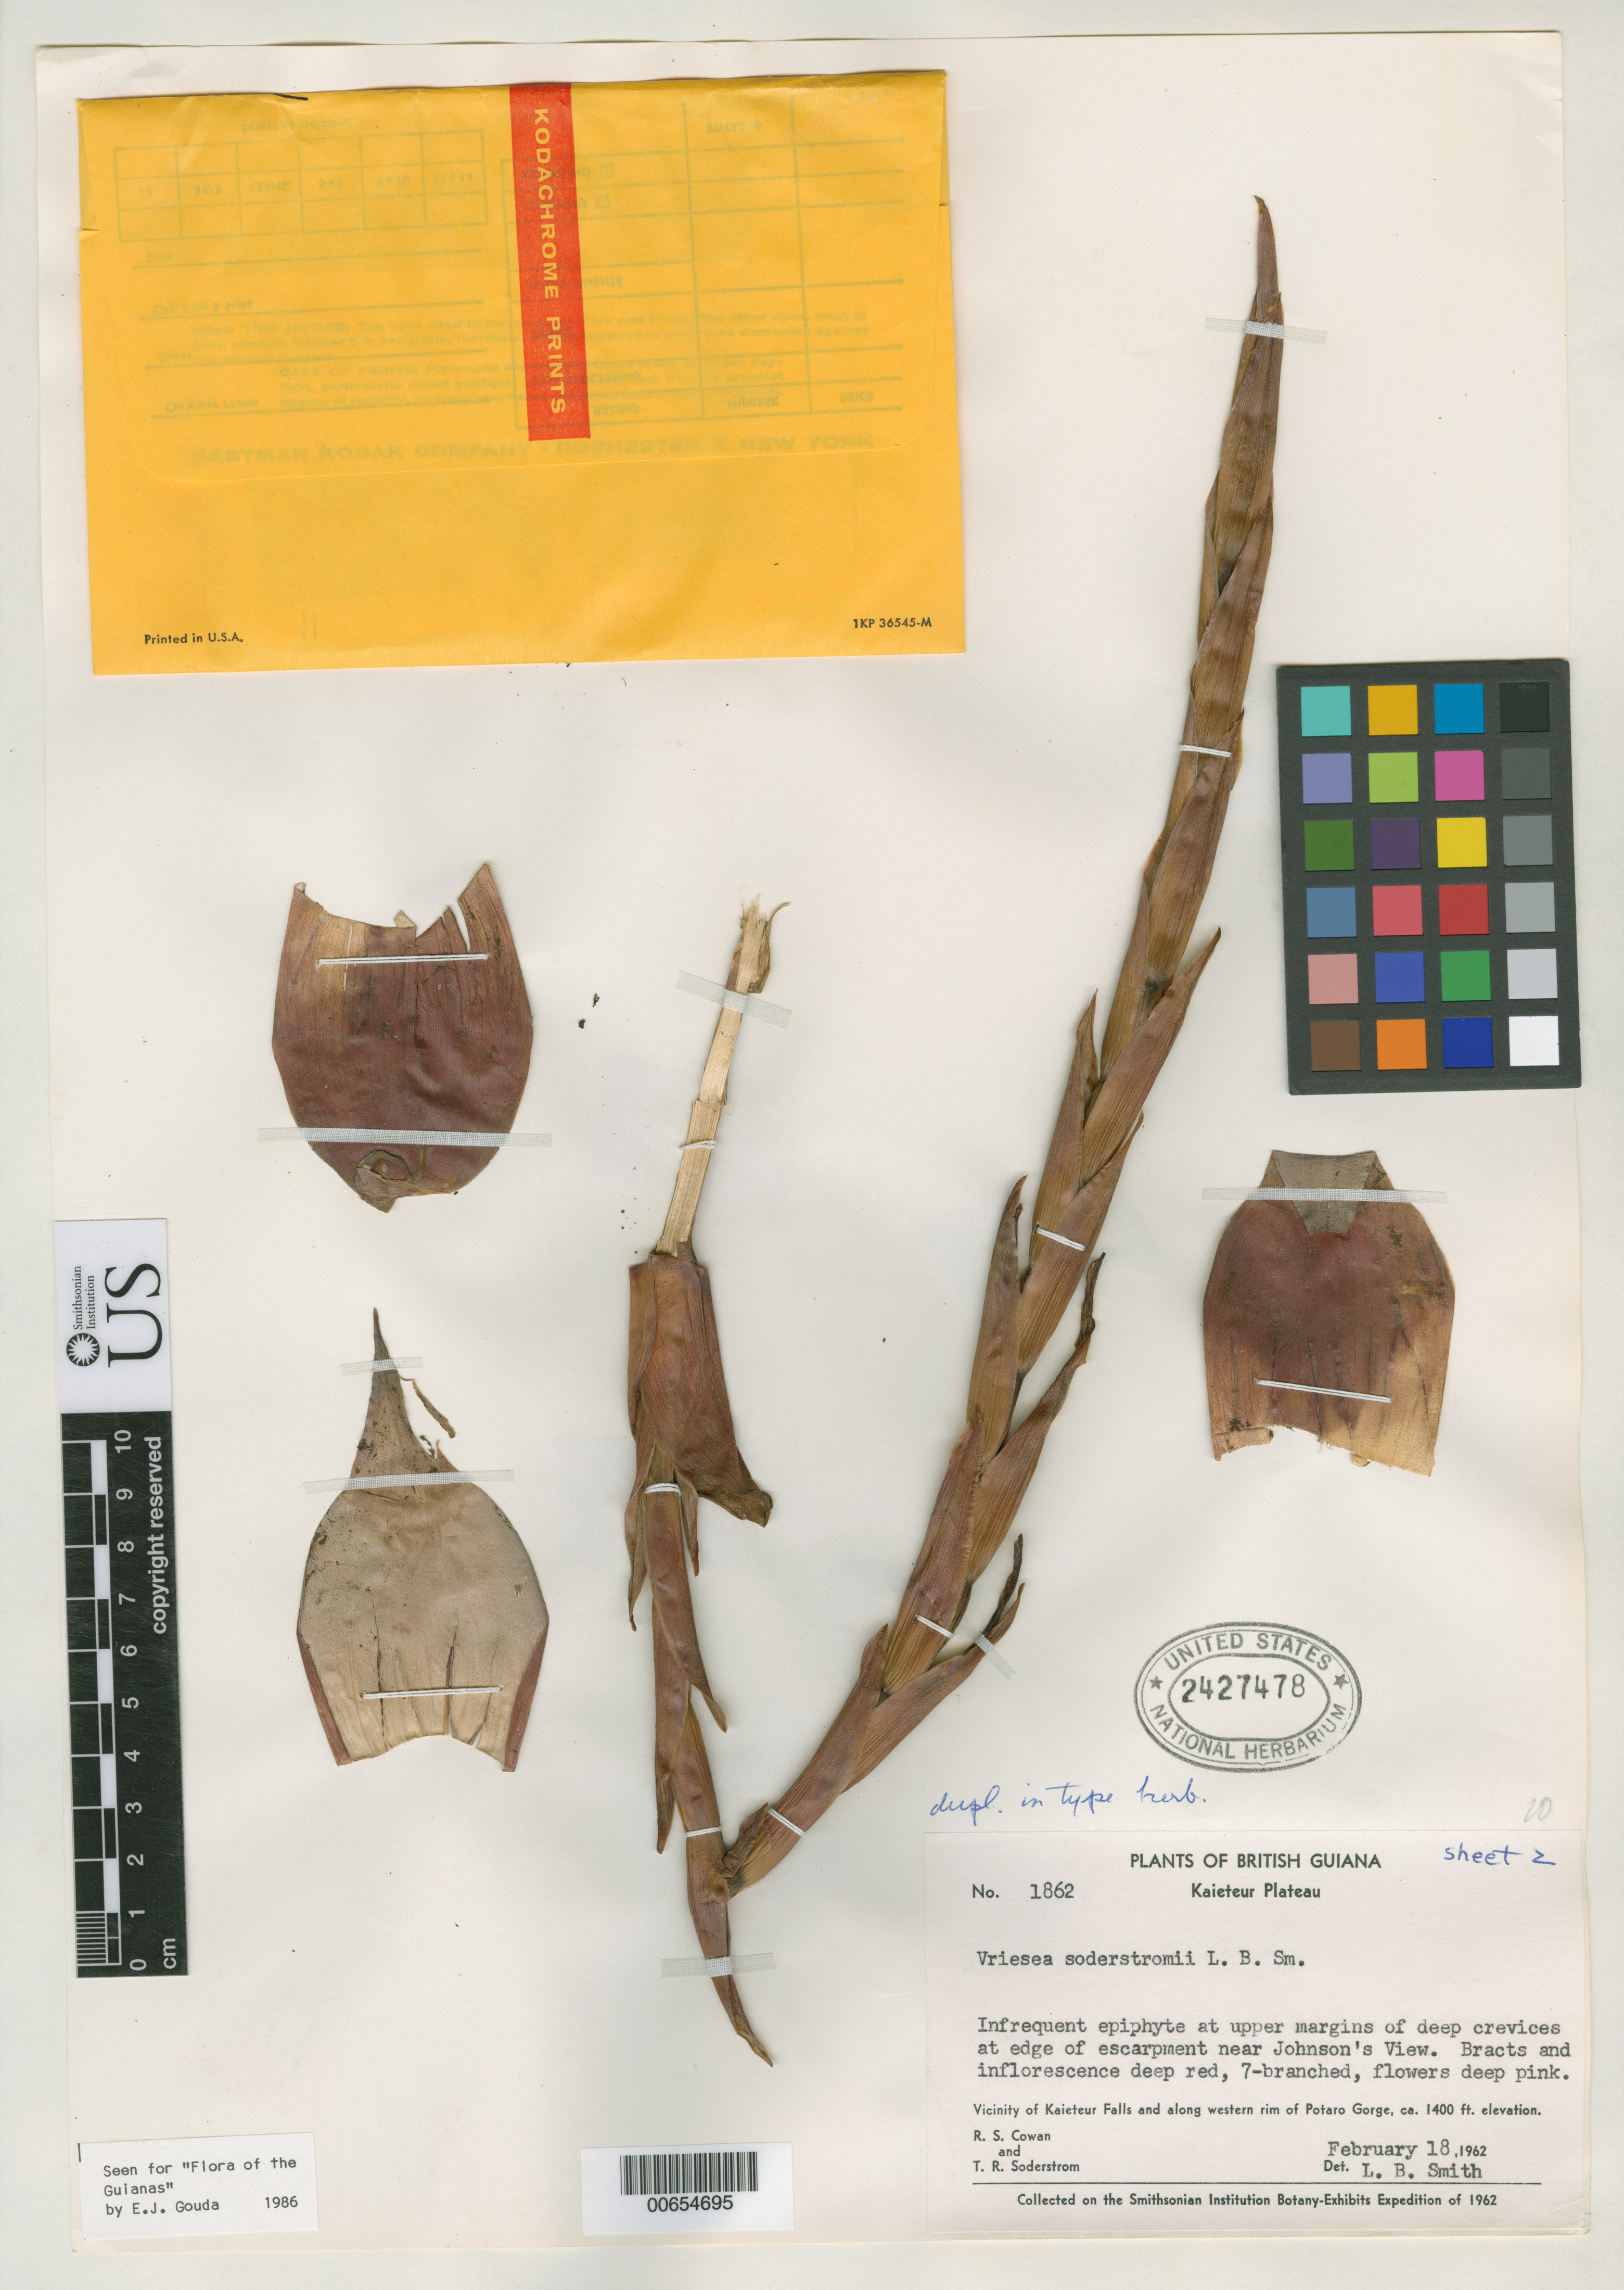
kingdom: Plantae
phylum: Tracheophyta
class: Liliopsida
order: Poales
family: Bromeliaceae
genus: Vriesea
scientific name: Vriesea soderstromii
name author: L.B. Sm.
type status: Holotype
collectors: R. S. Cowan & T. R. Soderstrom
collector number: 1862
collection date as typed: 18 Feb 1962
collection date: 1962-02-18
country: Guyana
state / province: Potaro-Siparuni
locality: Kaieteur Plateau. Vicinity of Kaieteur Falls and along western rim of Potaro Gorge. At edge of escarpment near Johnson's View.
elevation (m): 1400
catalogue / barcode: US 2427478